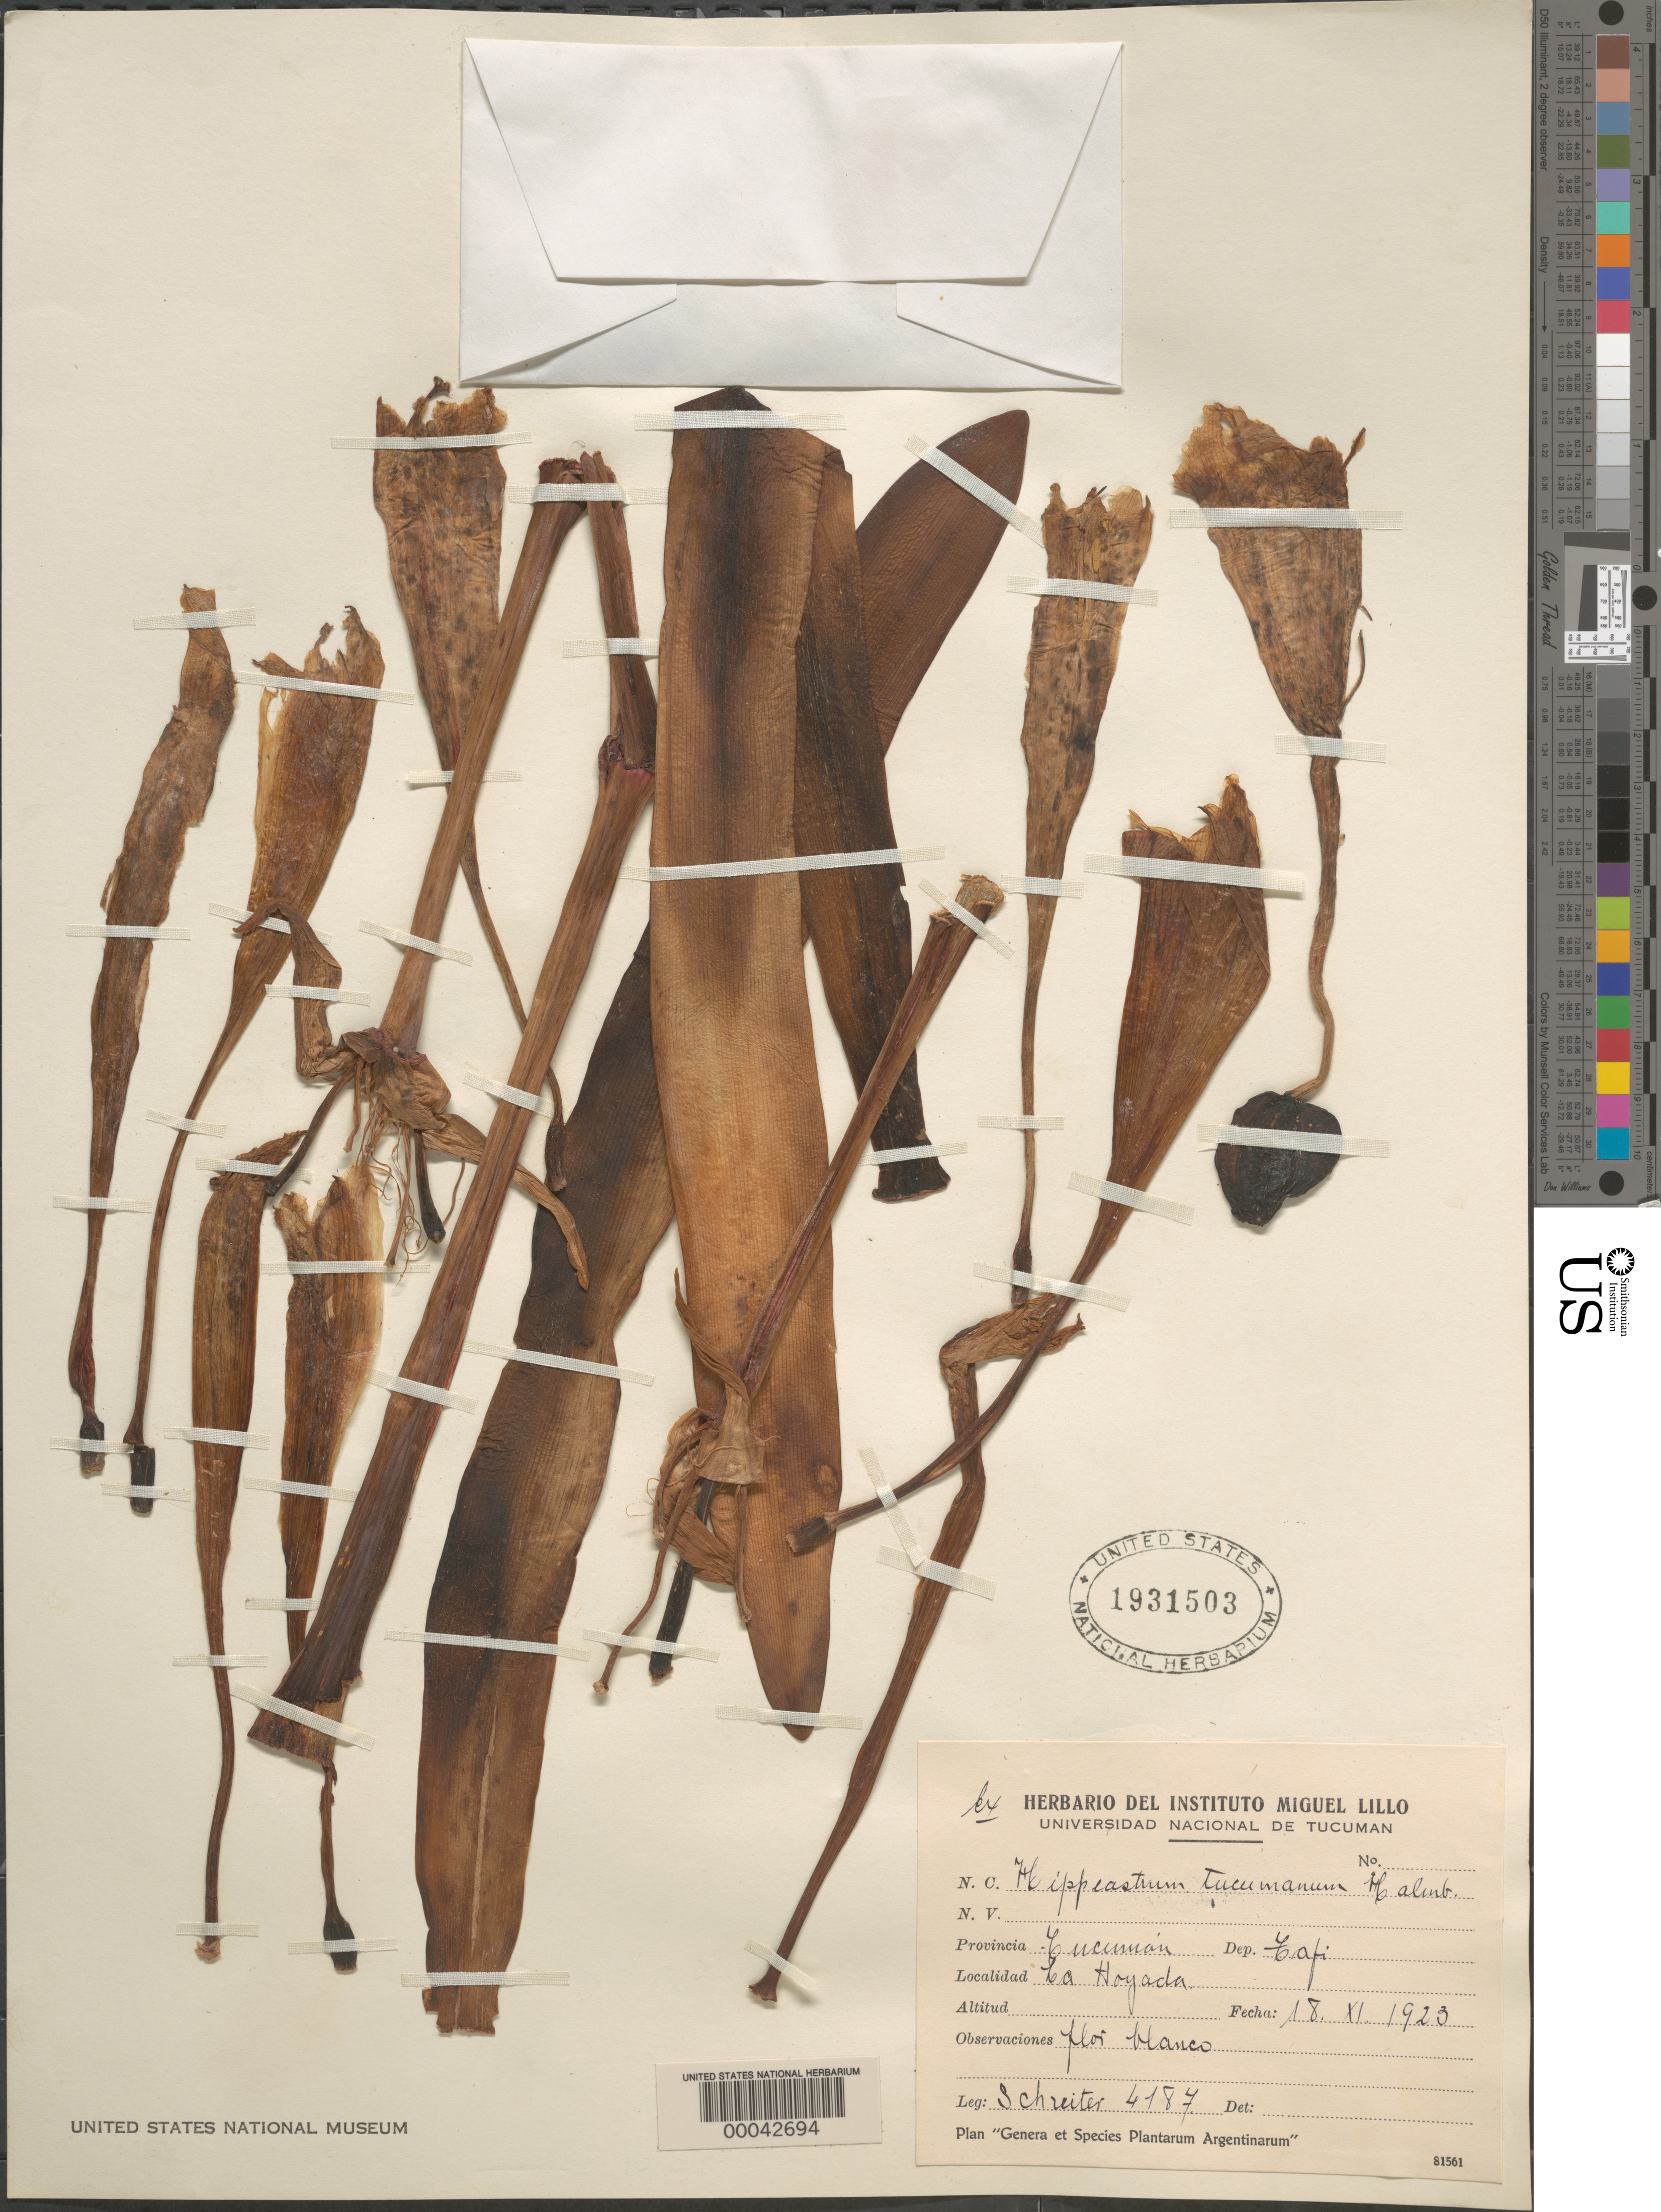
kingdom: Plantae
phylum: Tracheophyta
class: Liliopsida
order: Asparagales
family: Amaryllidaceae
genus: Hippeastrum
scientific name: Hippeastrum tucumanum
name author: E. Holmb.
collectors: R. Schreiter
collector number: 4187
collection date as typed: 18 Nov 1923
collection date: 1923-11-18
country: Argentina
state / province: Tucumán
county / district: Tafí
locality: La Hoyada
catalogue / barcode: US 1931503